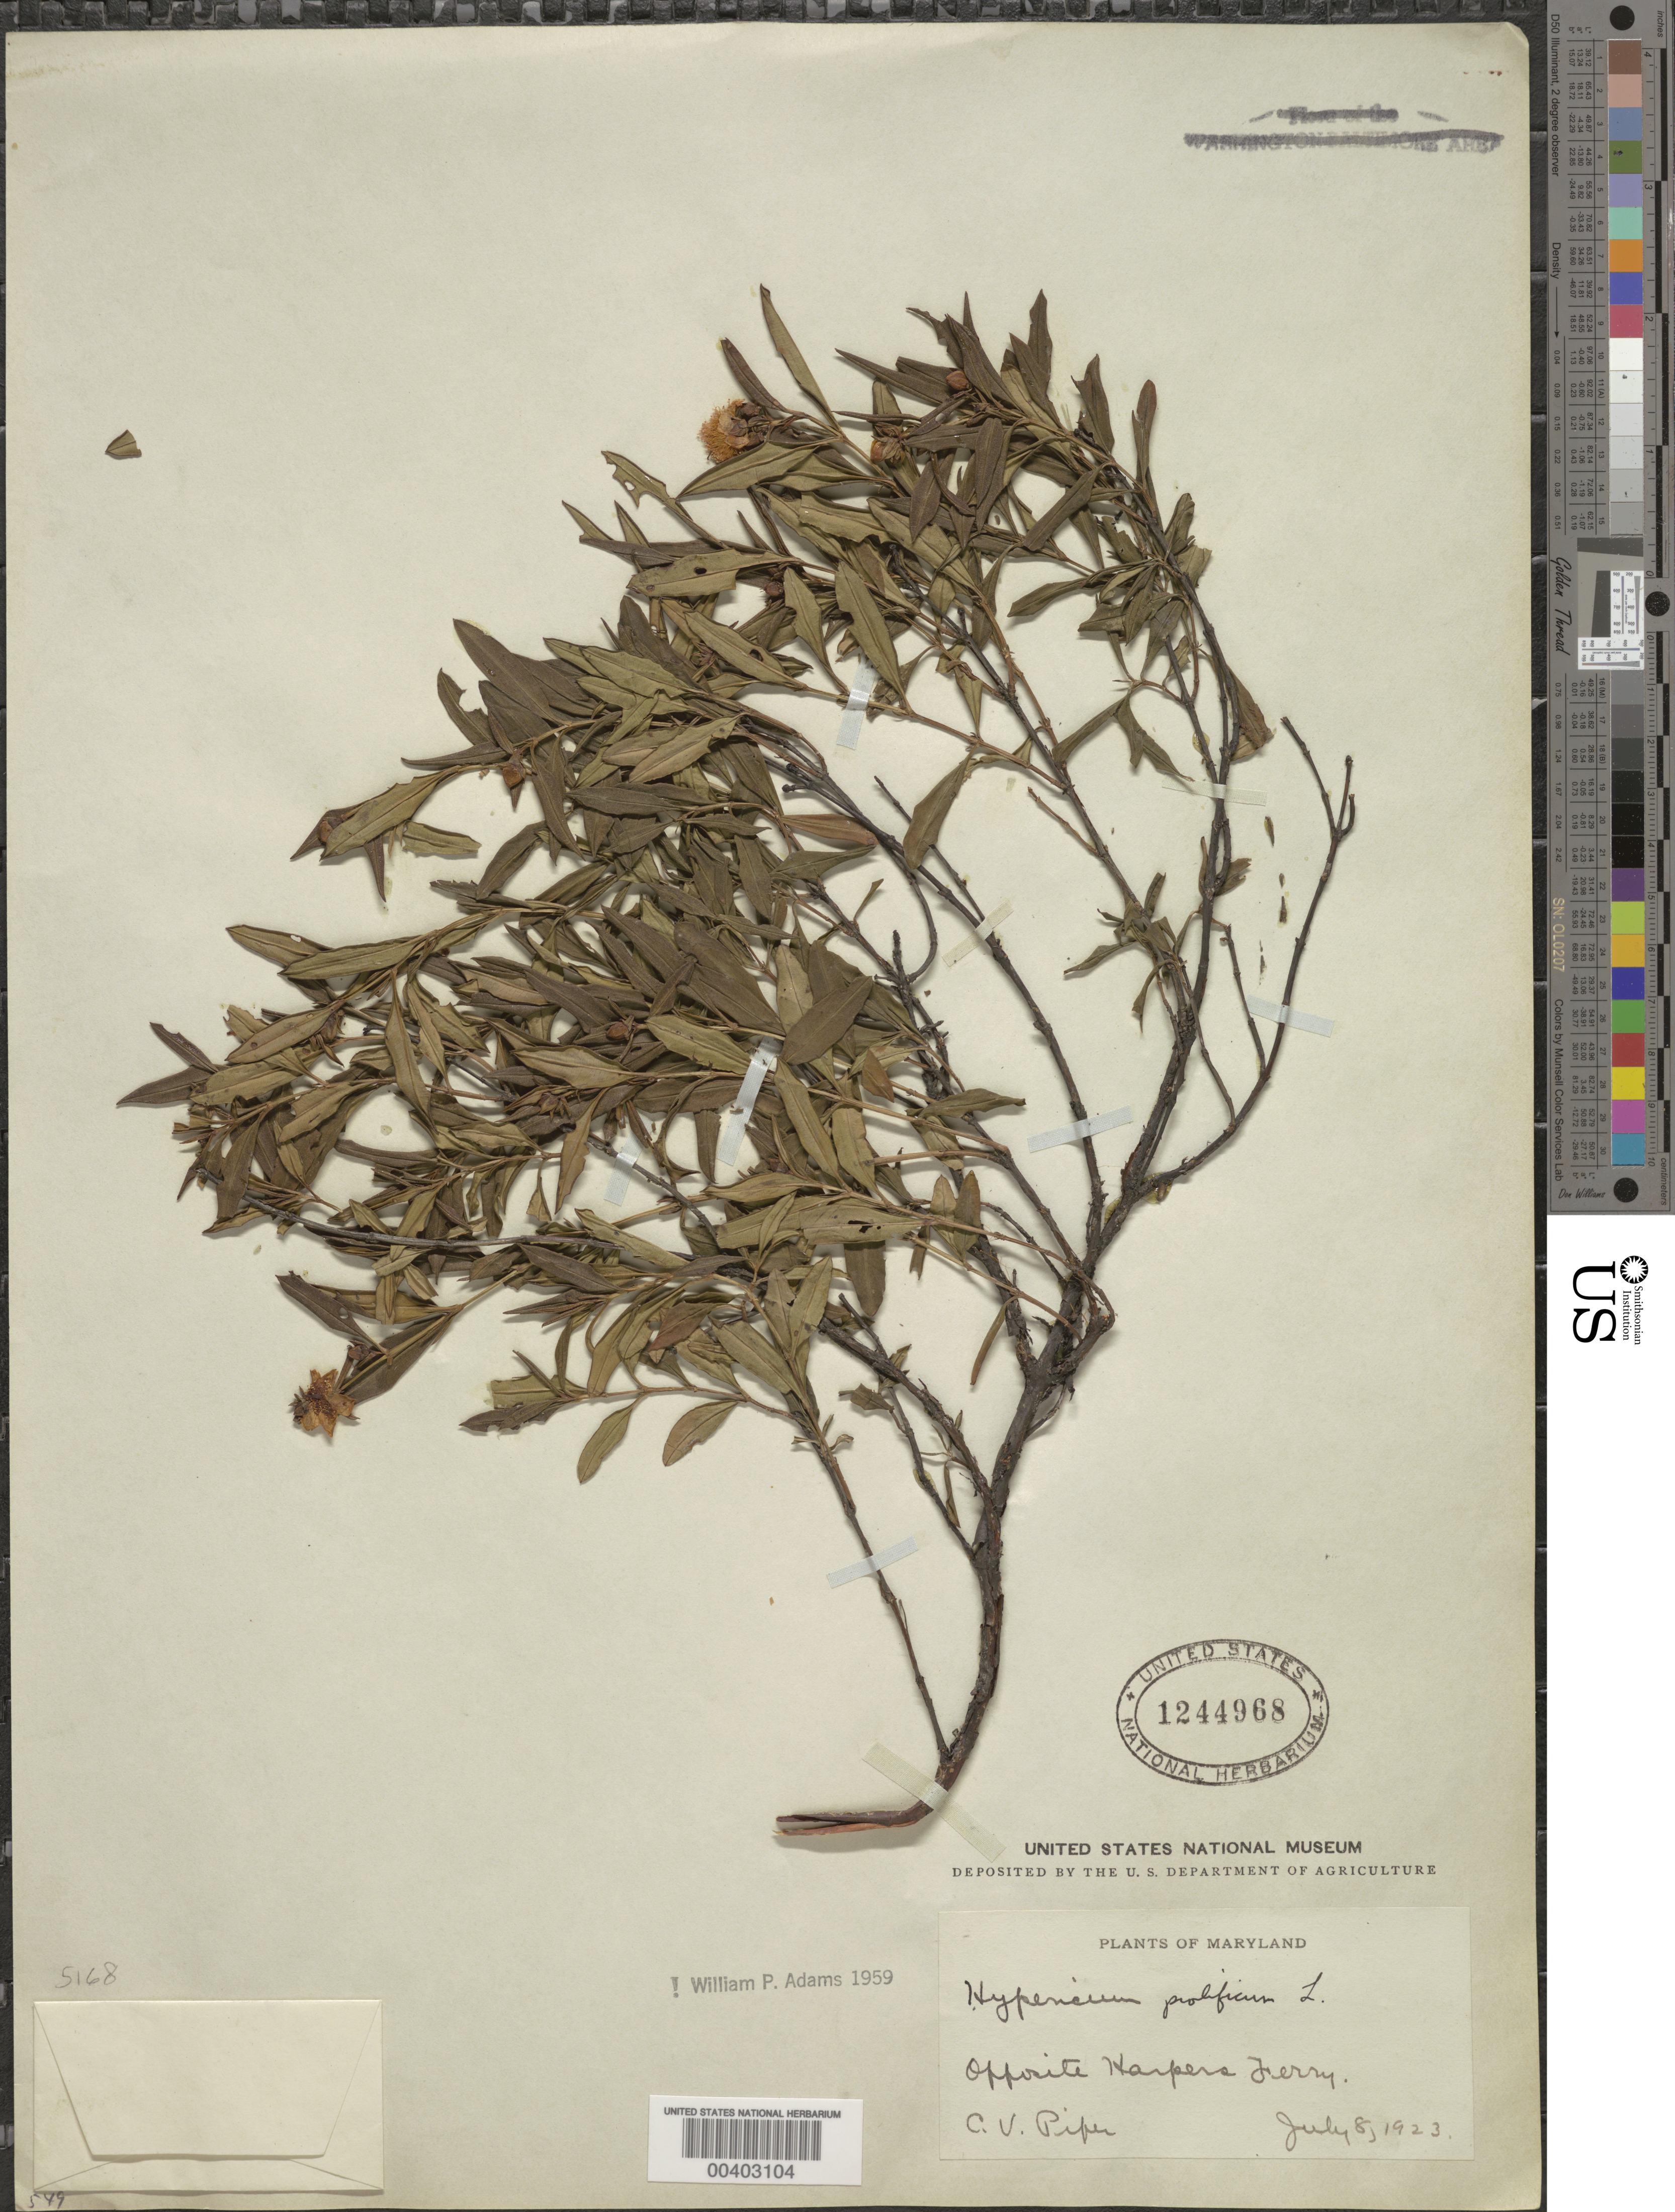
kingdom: Plantae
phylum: Tracheophyta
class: Magnoliopsida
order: Malpighiales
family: Hypericaceae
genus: Hypericum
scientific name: Hypericum prolificum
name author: L.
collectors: C. V. Piper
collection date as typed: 08 Jul 1923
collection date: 1923-07-08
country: United States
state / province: Maryland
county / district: Washington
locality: Opposite Harper's Ferry.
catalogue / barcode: US 1244968